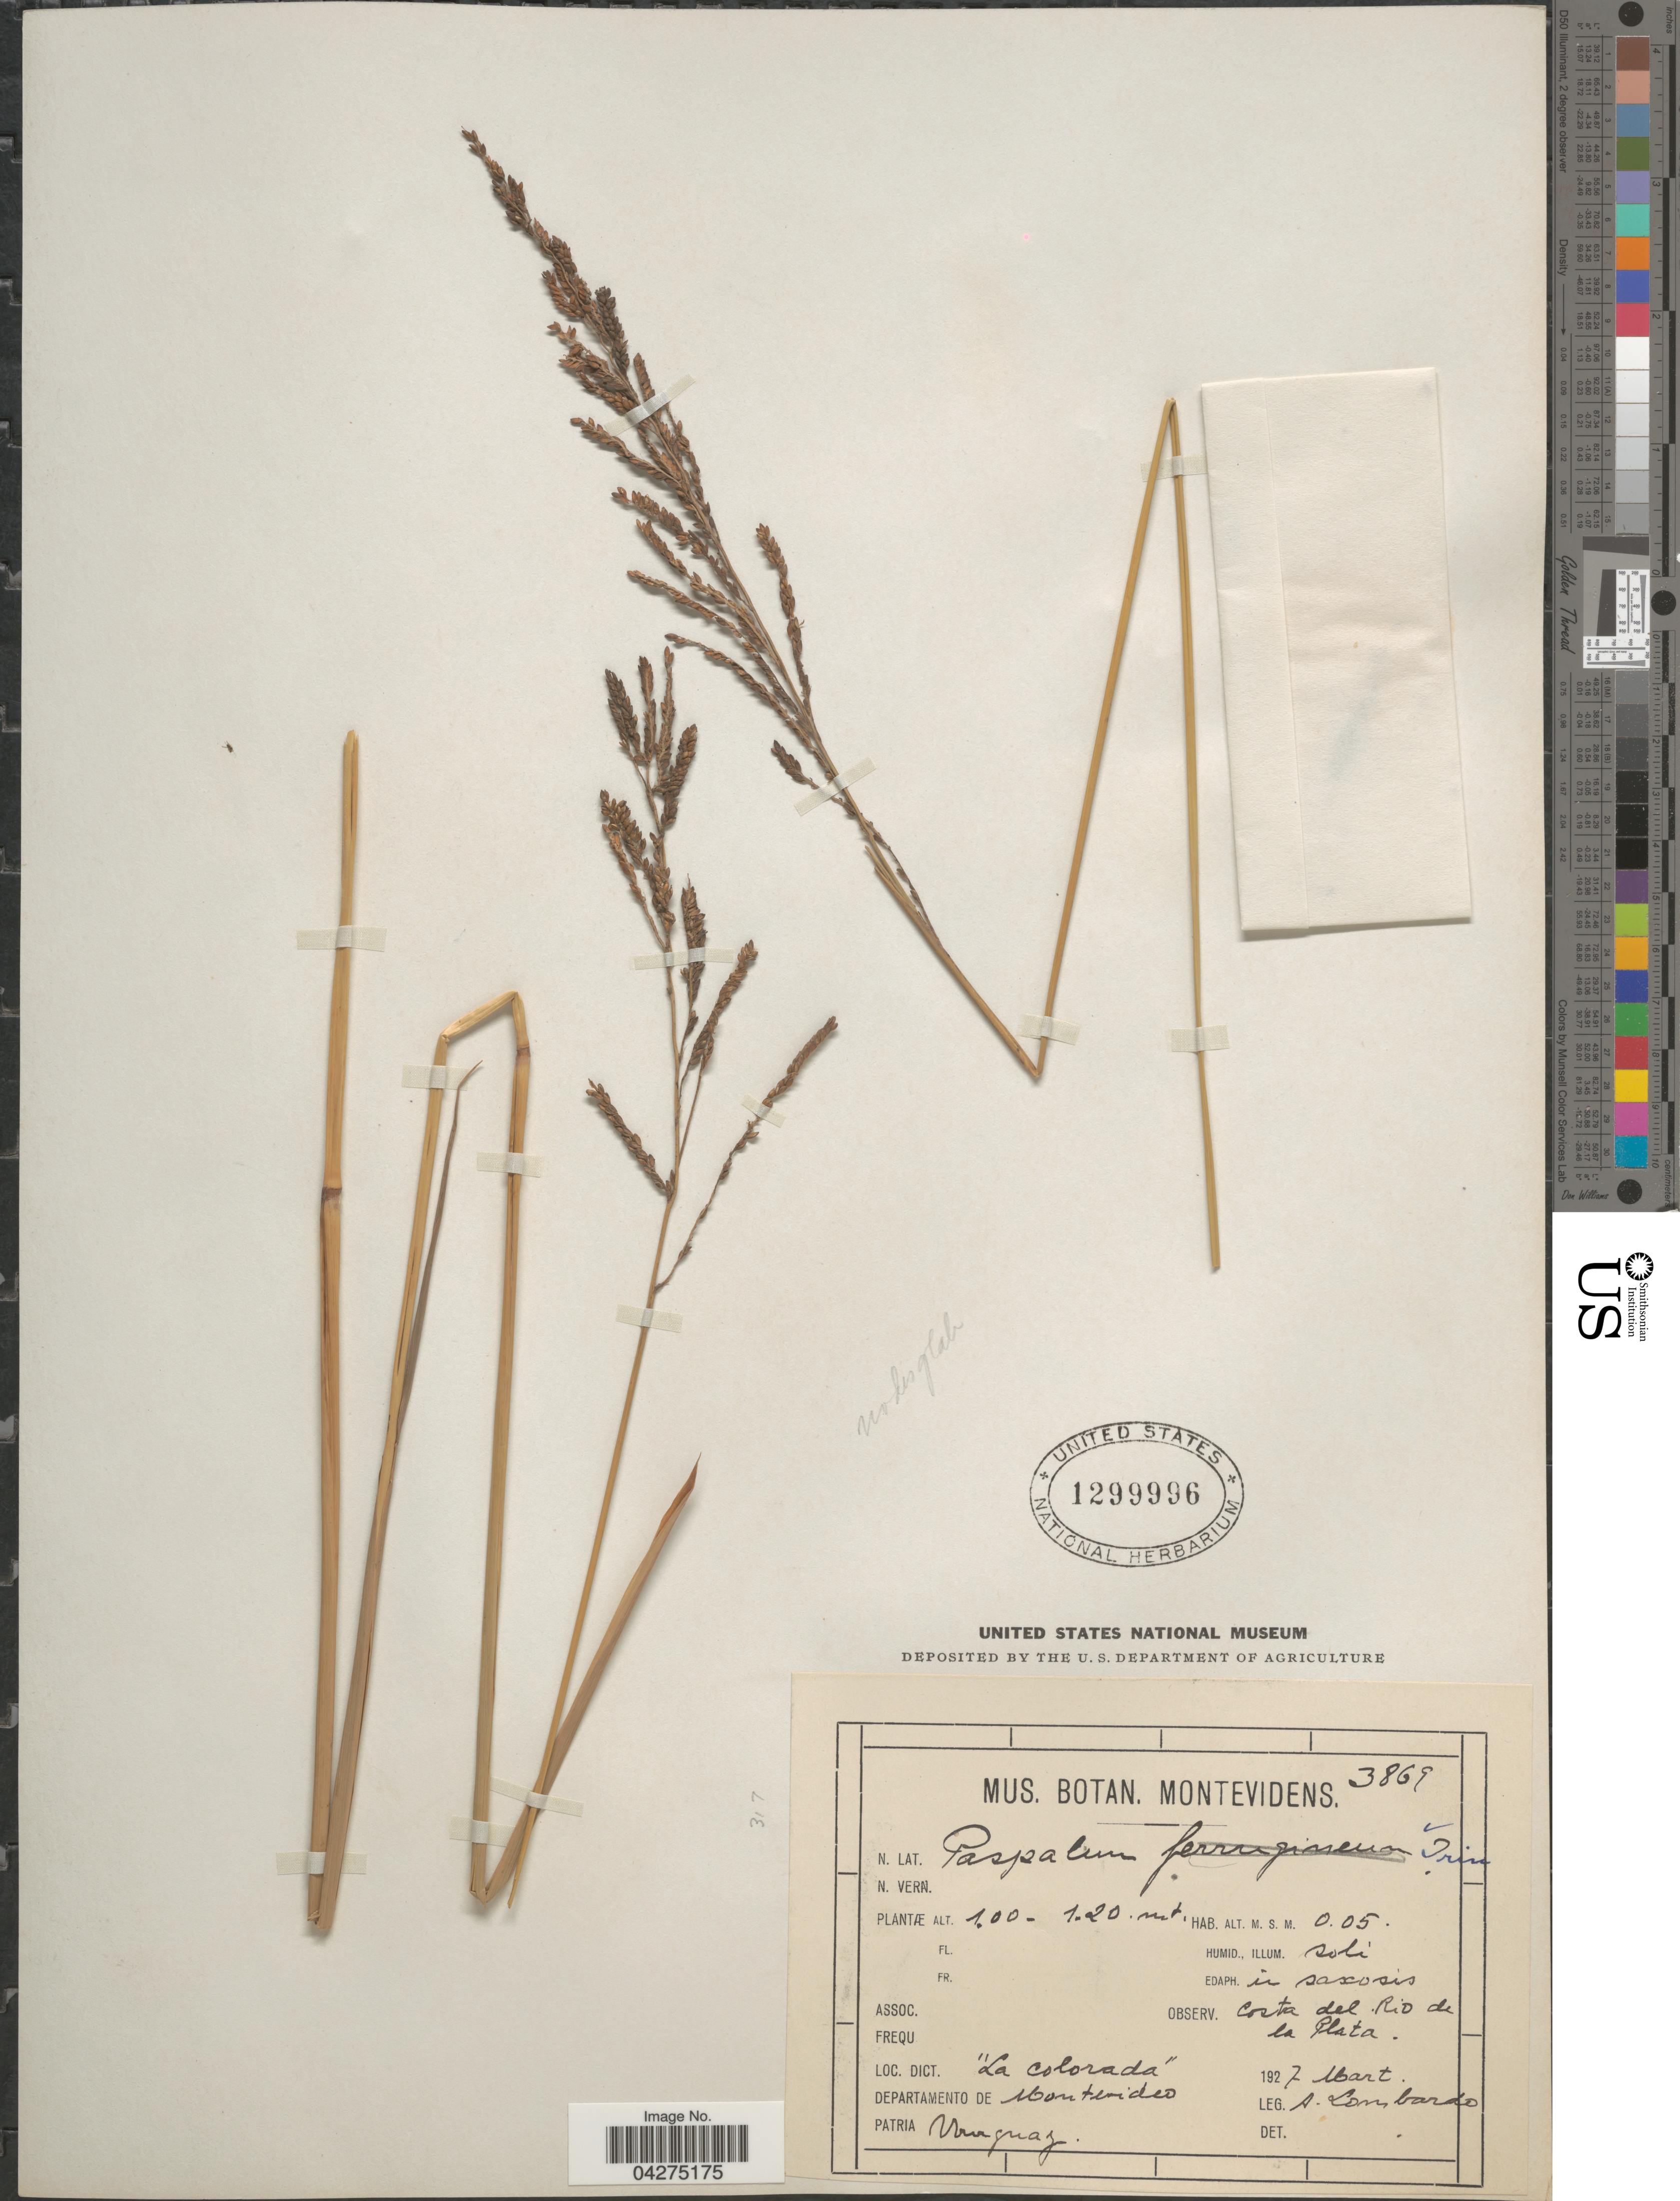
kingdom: Plantae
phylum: Tracheophyta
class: Liliopsida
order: Poales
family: Poaceae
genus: Paspalum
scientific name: Paspalum quadrifarium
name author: Lam.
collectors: A. Lombardo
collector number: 3869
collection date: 1927-03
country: Uruguay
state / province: Montevideo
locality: La Colorada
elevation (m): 0.05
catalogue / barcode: US 1299996